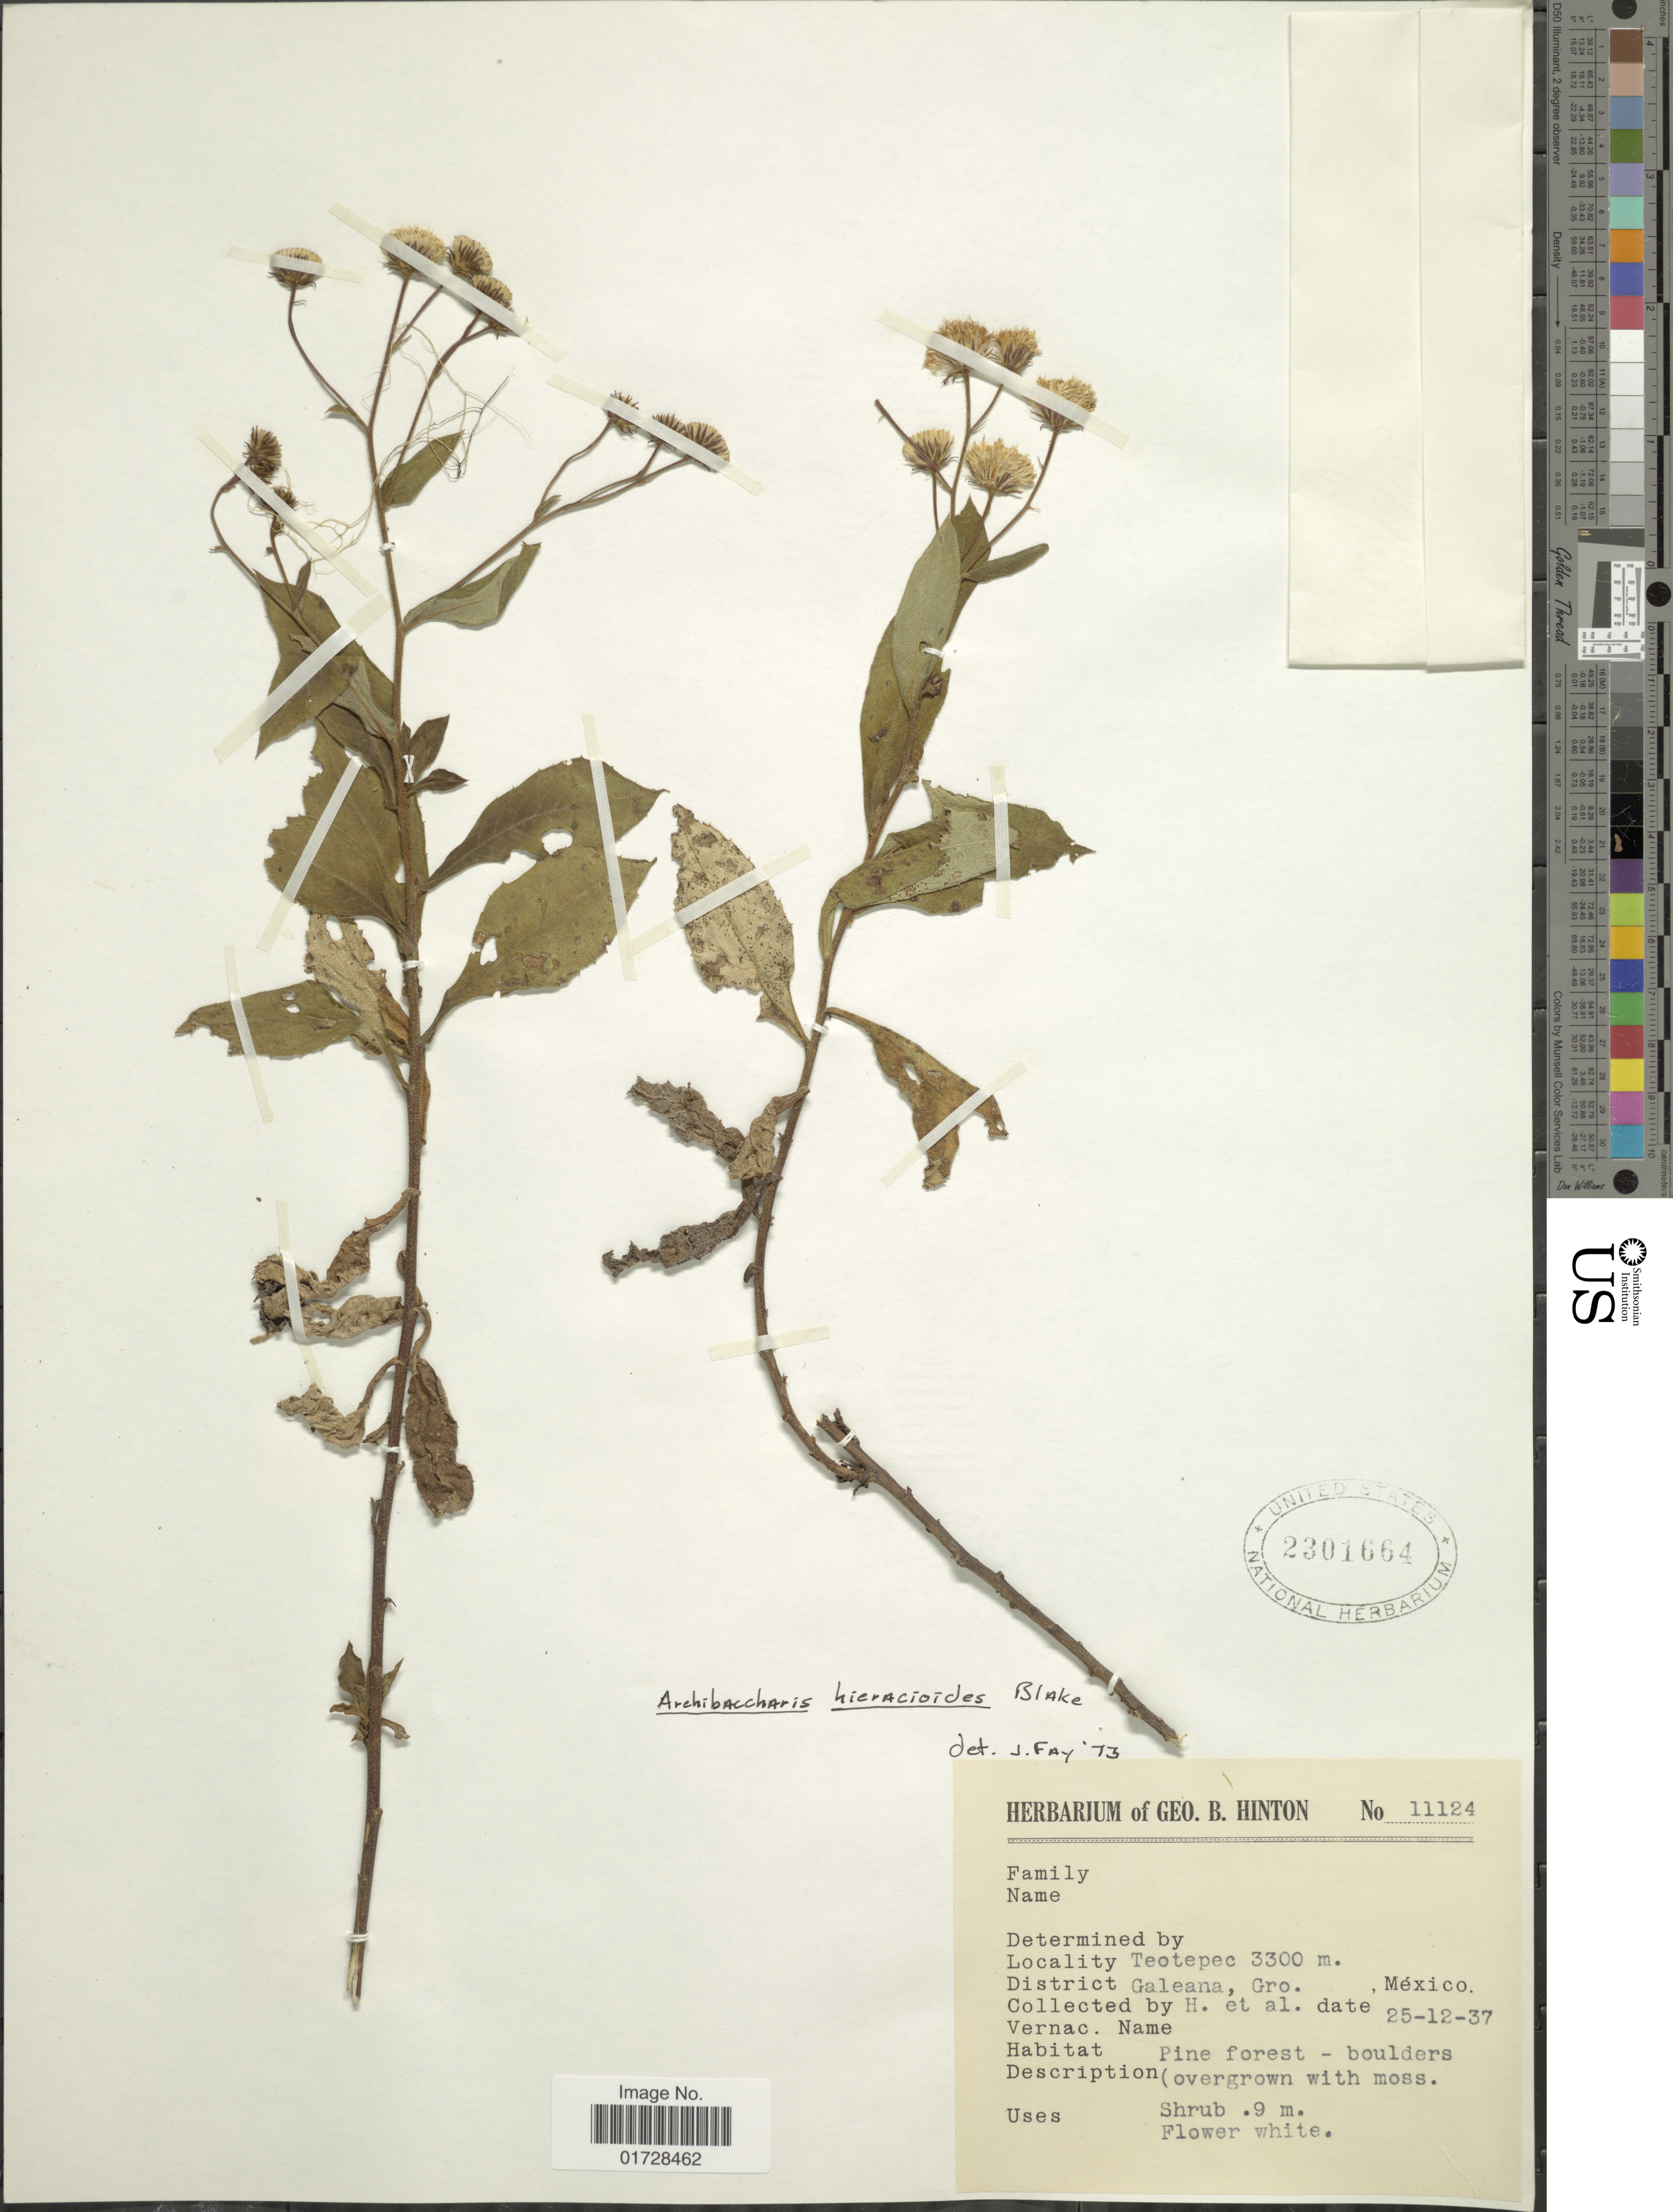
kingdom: Plantae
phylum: Tracheophyta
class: Magnoliopsida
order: Asterales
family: Asteraceae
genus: Archibaccharis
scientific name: Archibaccharis hieracioides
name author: (S.F. Blake) S.F. Blake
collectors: G. B. Hinton & et al.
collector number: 11124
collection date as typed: Transcribed d/m/y: 25/12/37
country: Mexico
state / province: Guerrero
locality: Teotepec, District Galeana, Gro.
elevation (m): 3300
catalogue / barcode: US 2301664